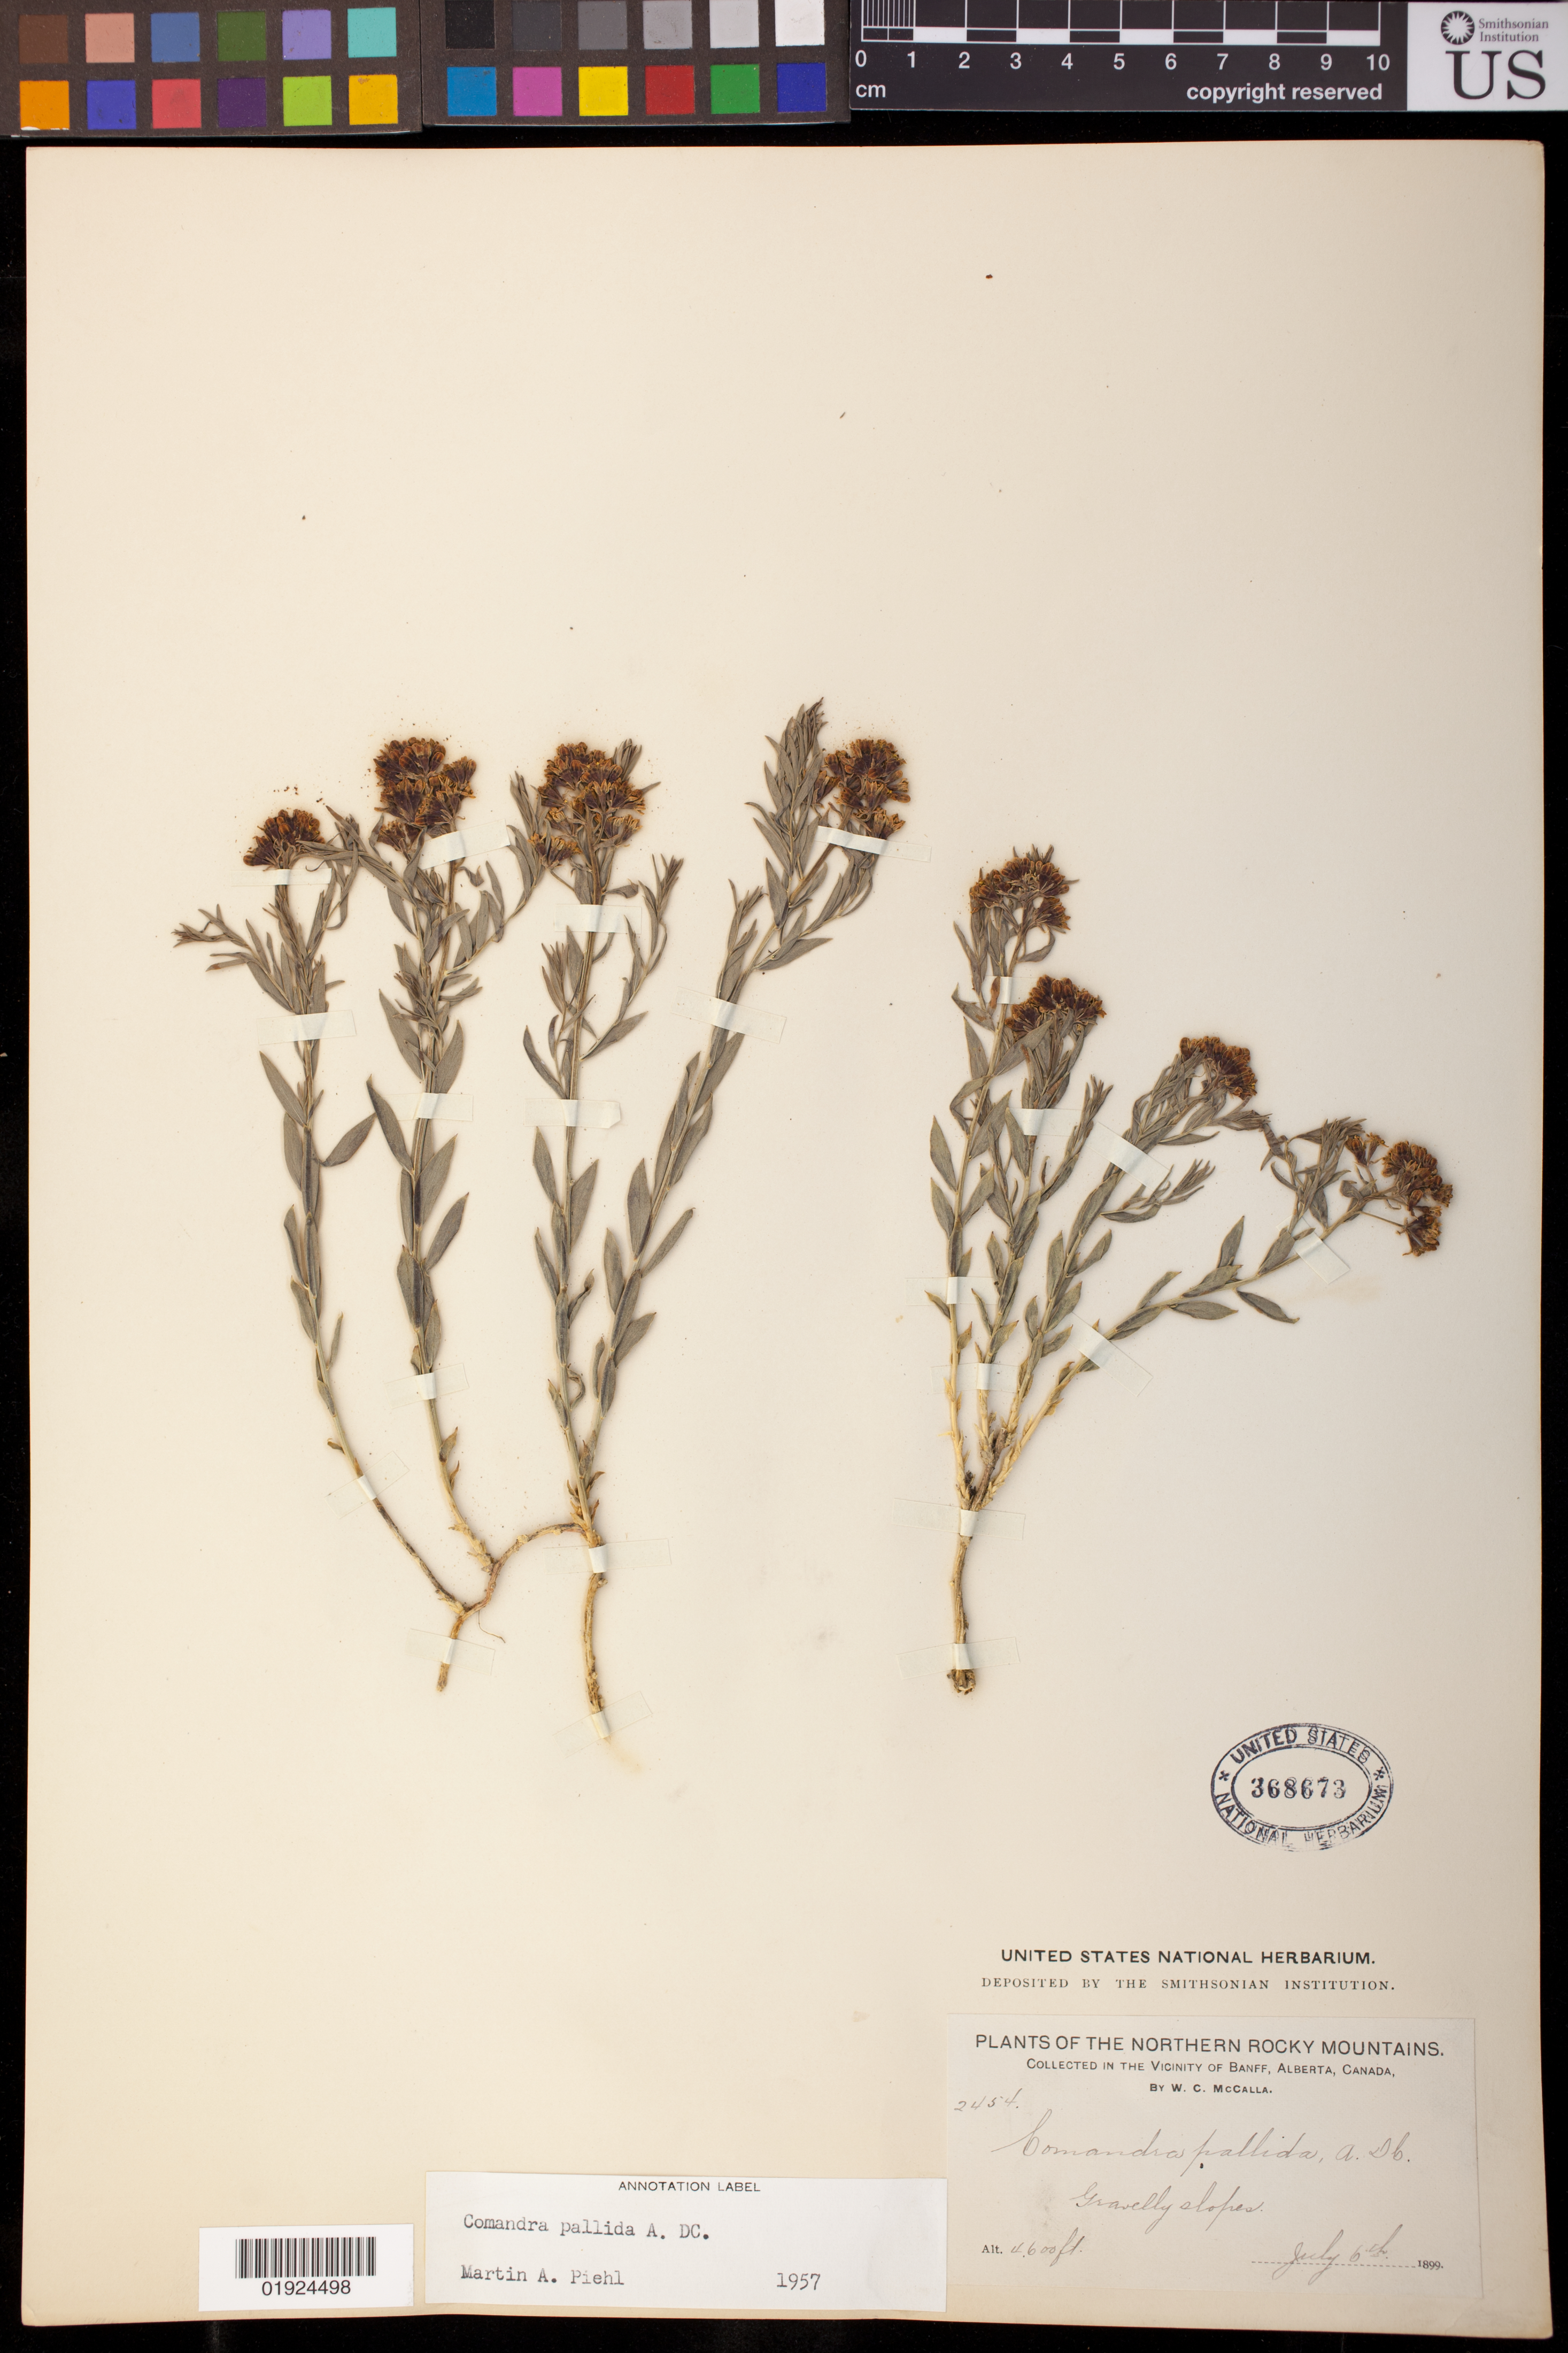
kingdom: Plantae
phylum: Tracheophyta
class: Magnoliopsida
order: Santalales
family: Comandraceae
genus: Comandra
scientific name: Comandra pallida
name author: A. DC.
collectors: W. McCalla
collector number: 2454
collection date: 1899-07-06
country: Canada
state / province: Alberta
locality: Vicinity of Banff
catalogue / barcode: US 368673